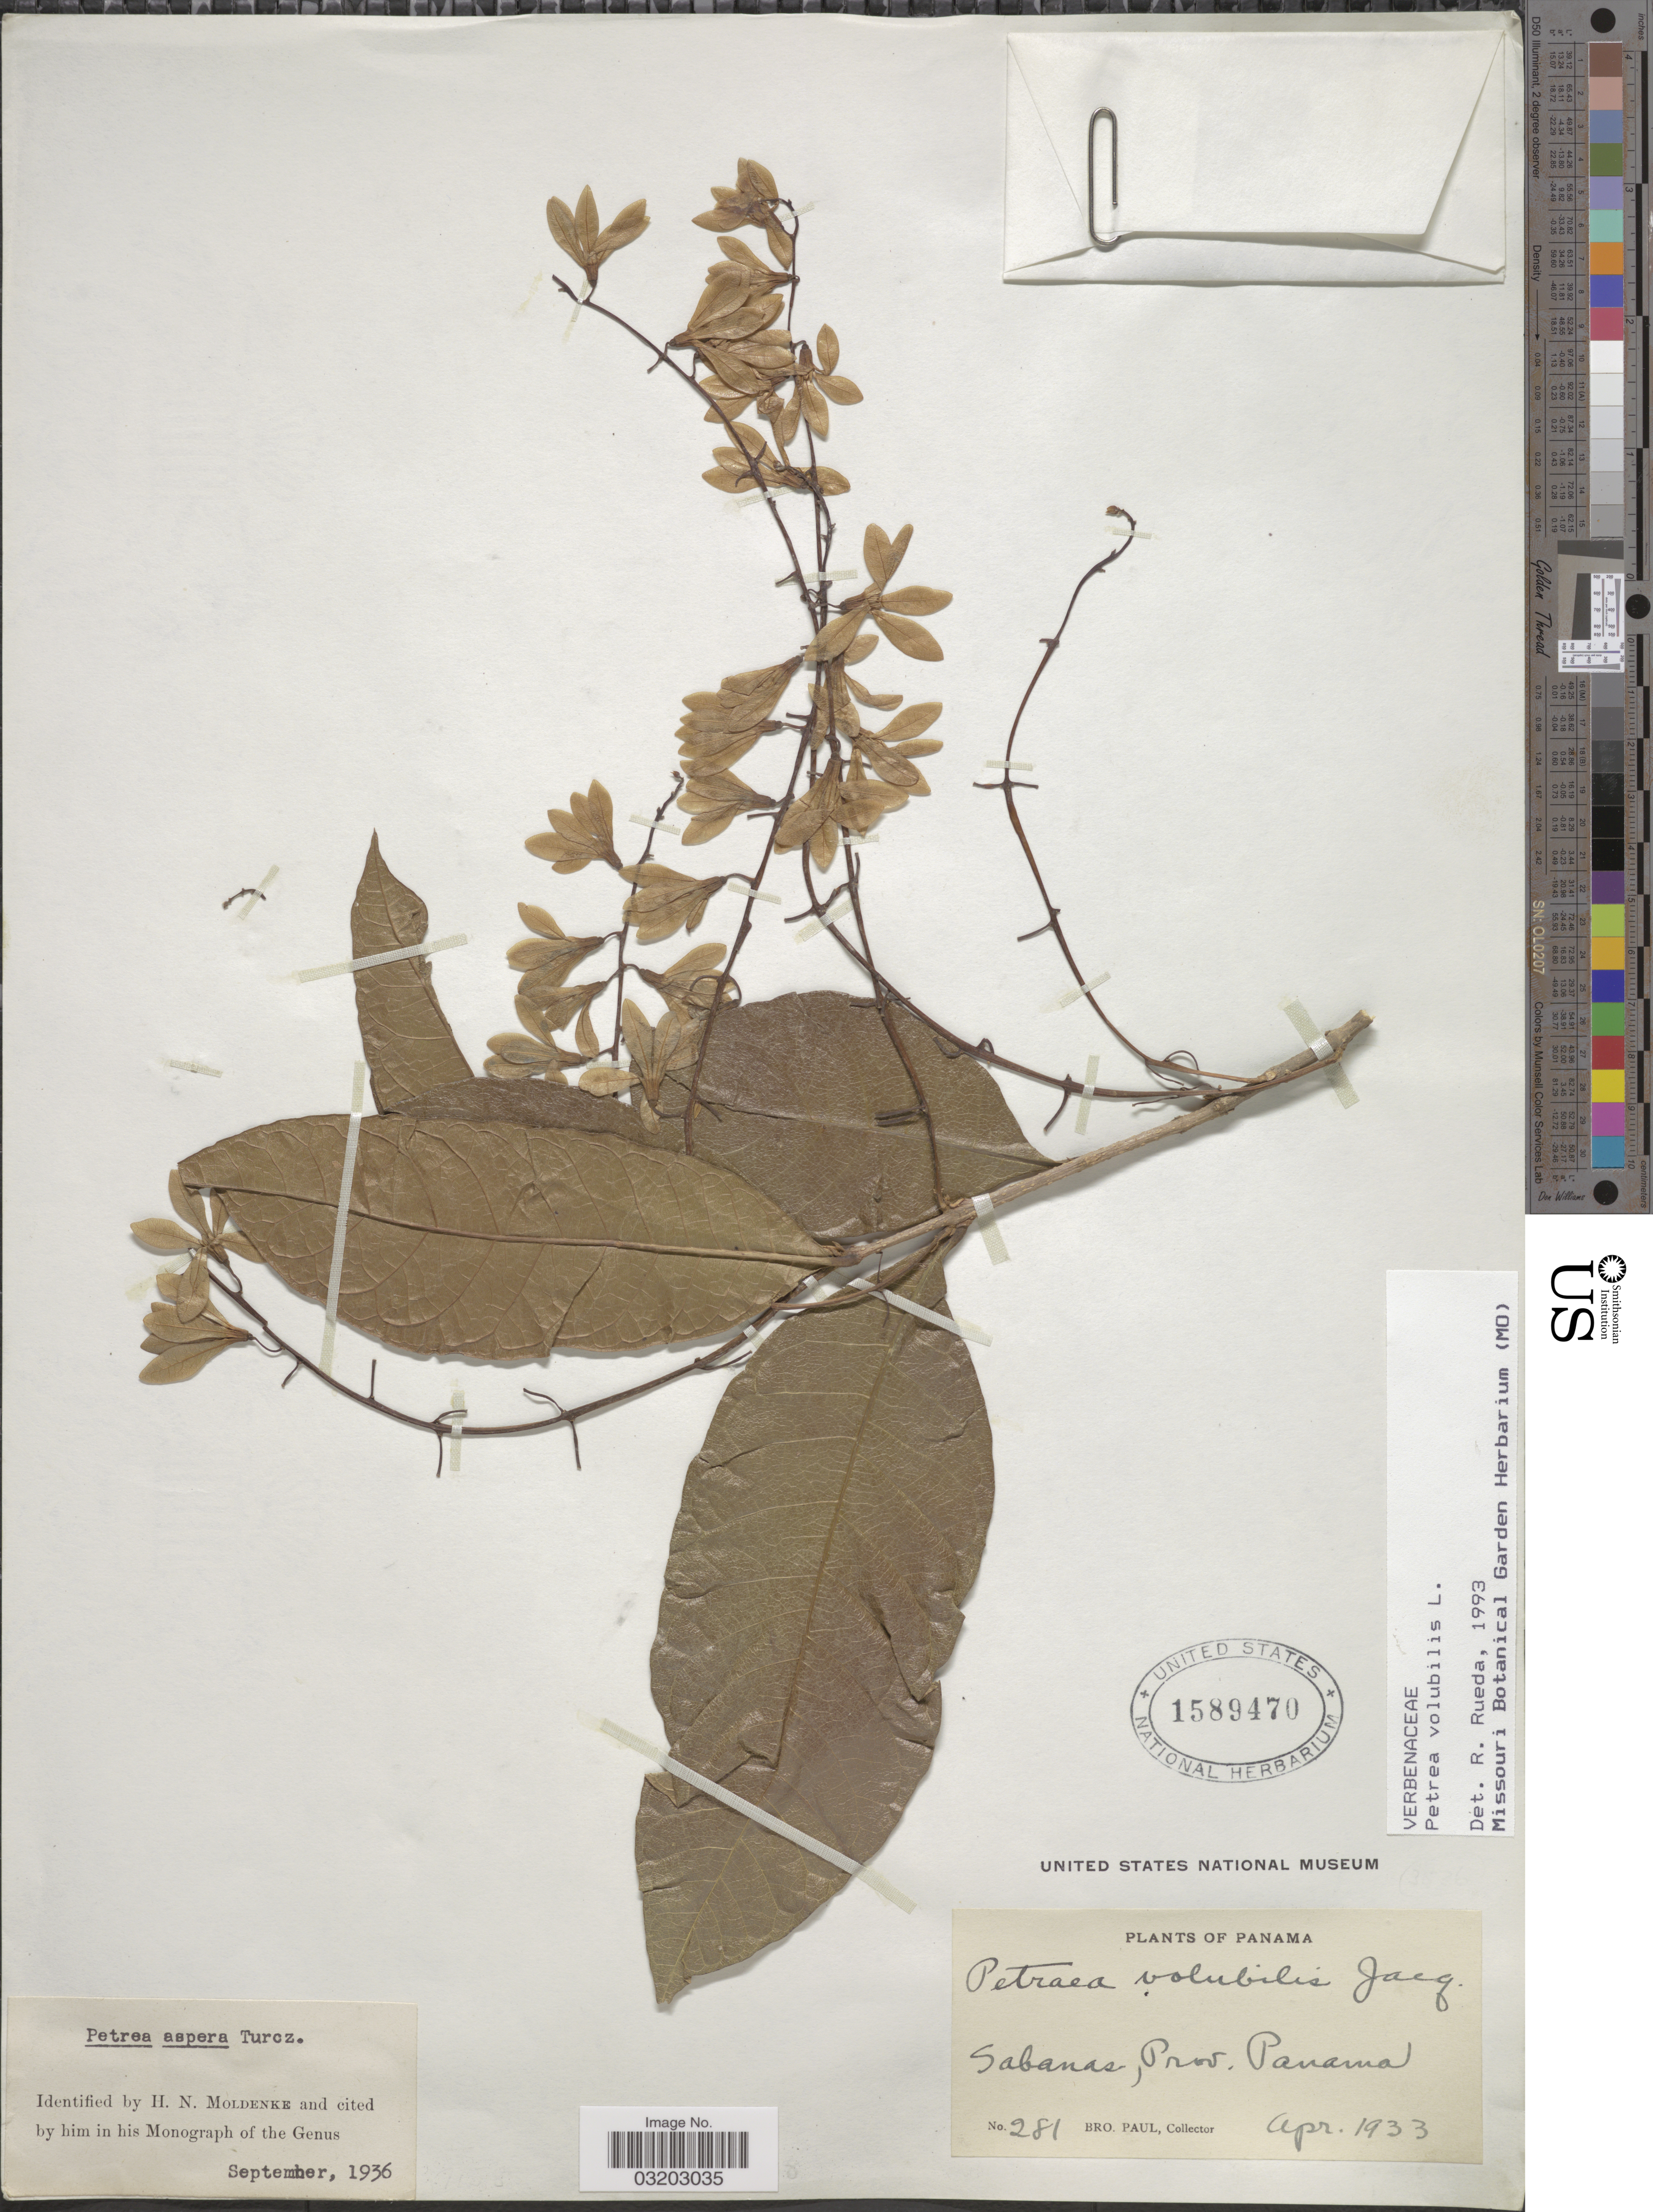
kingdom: Plantae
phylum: Tracheophyta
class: Magnoliopsida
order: Lamiales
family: Verbenaceae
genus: Petrea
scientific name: Petrea volubilis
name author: L.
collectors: B. Paul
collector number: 281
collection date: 1933-04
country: Panama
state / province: Panamá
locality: Sabanas.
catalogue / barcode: US 1589470